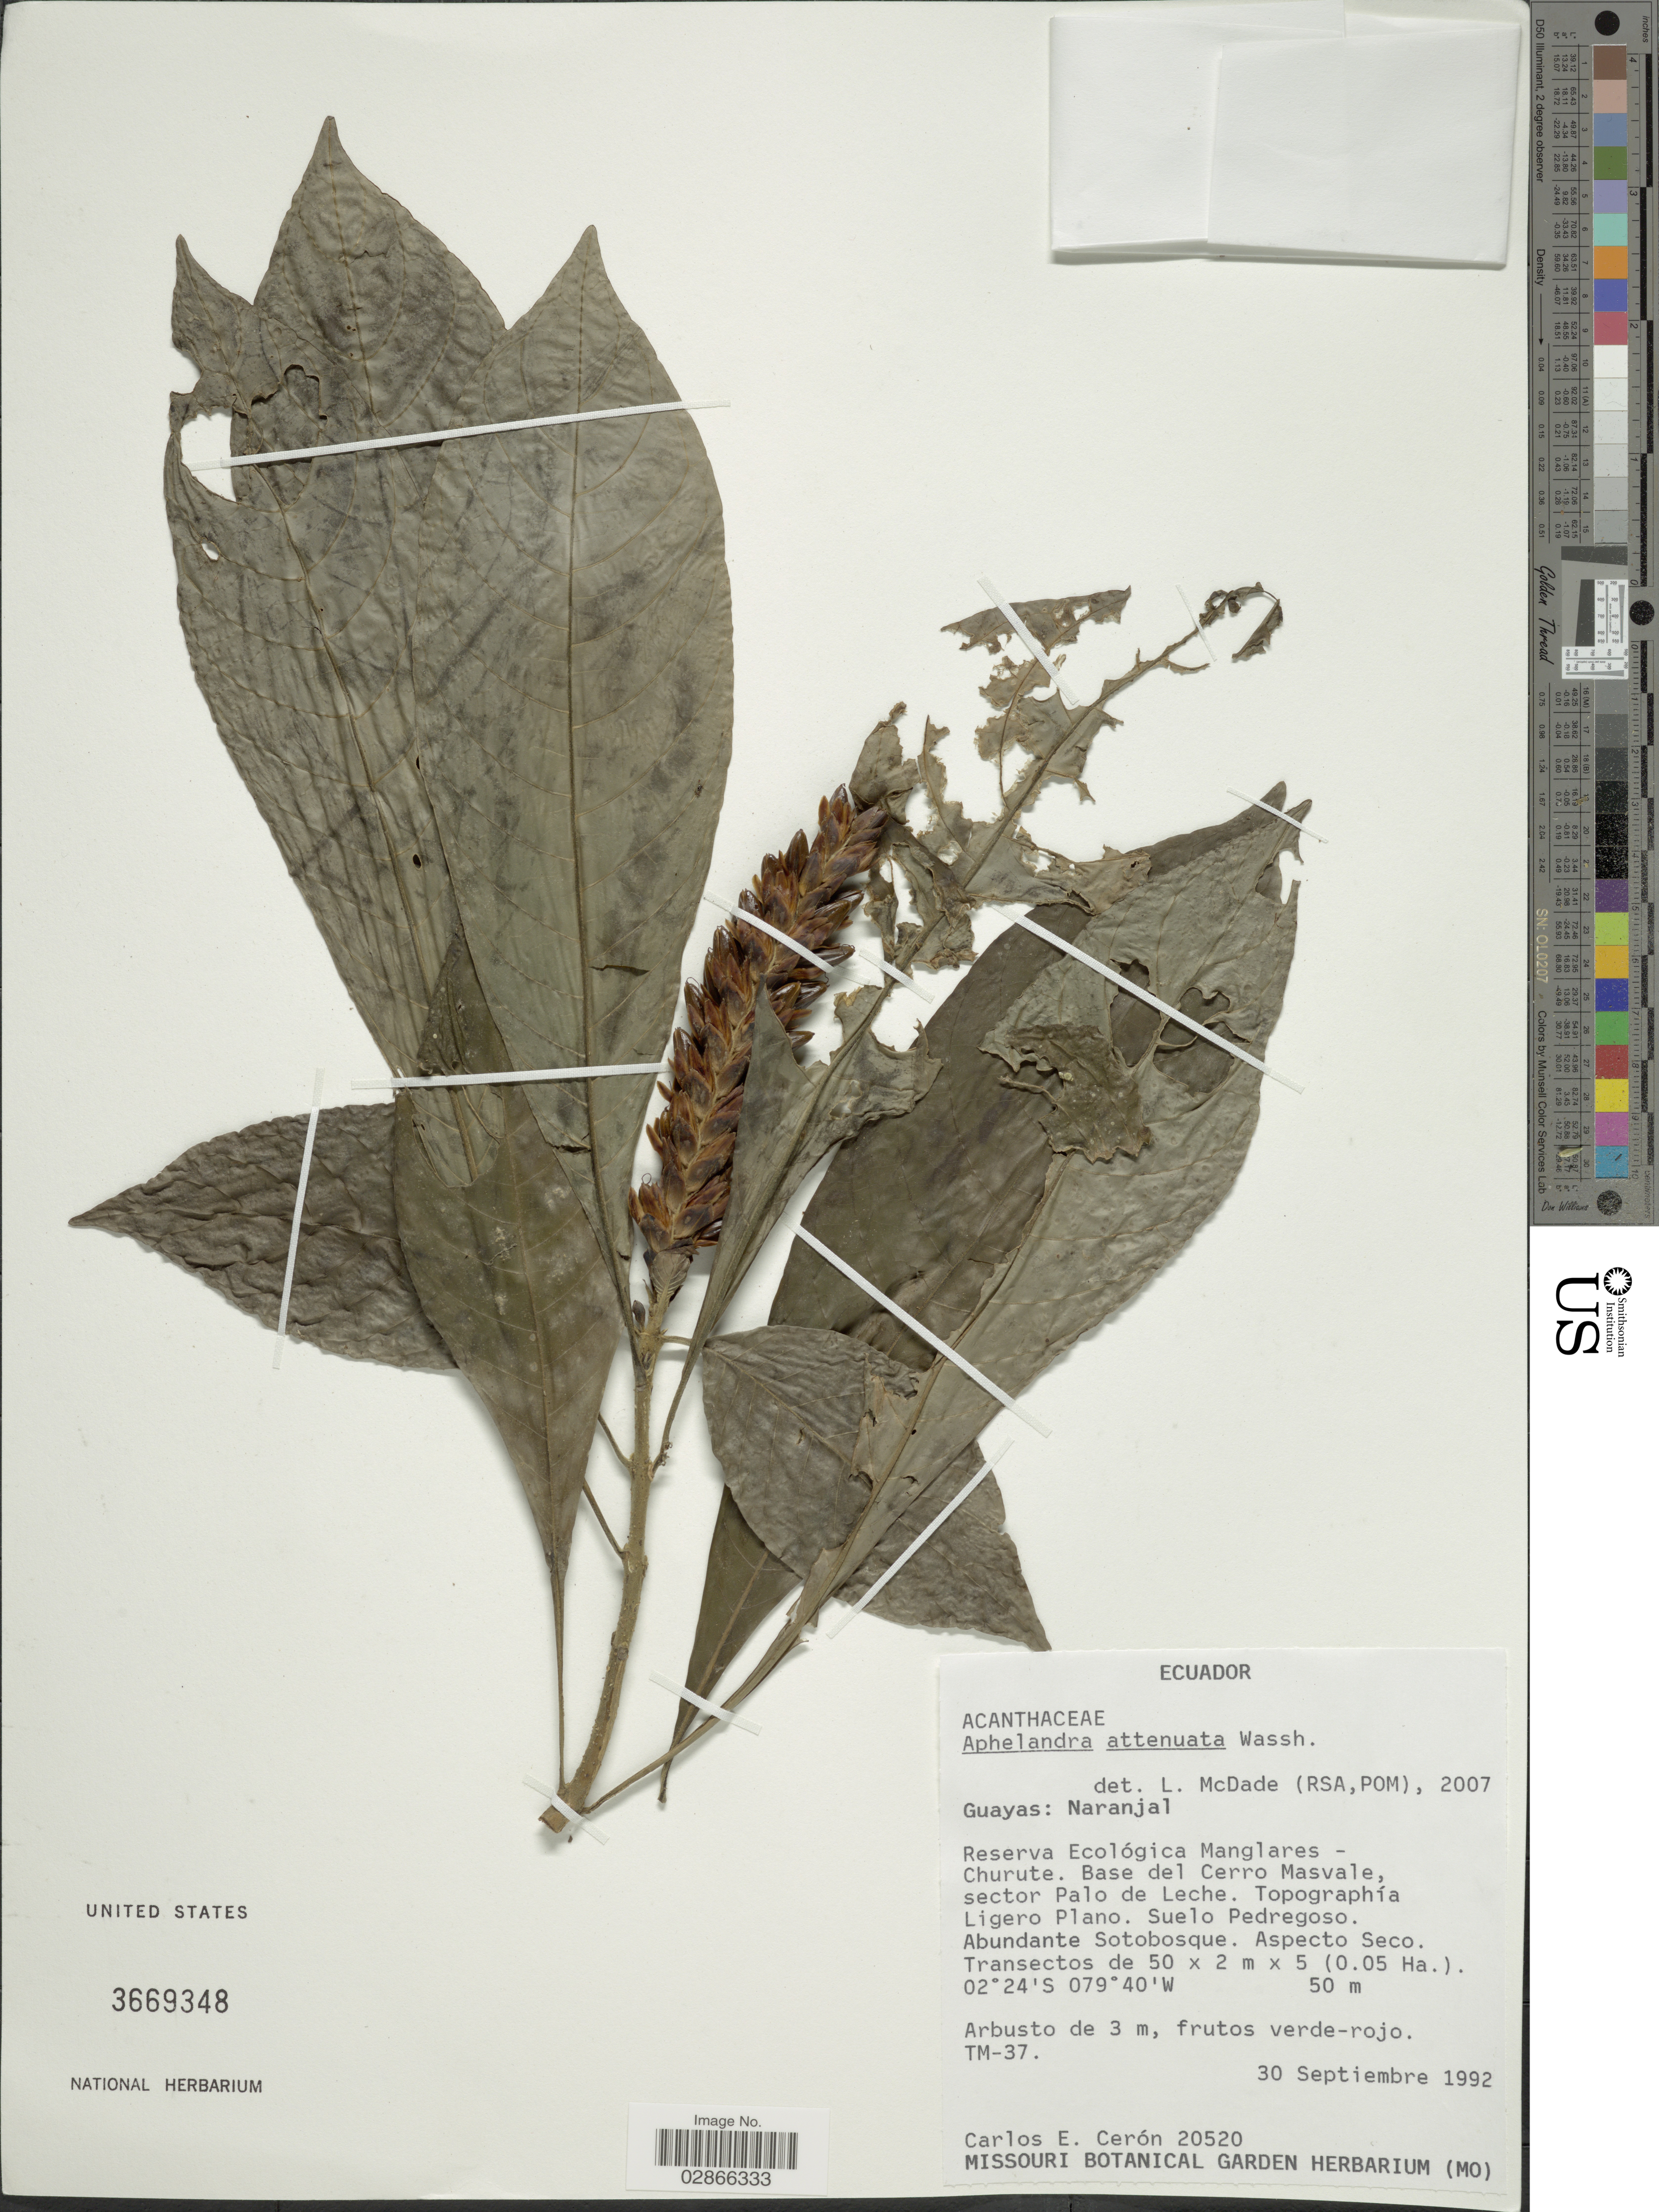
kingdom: Plantae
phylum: Tracheophyta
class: Magnoliopsida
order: Lamiales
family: Acanthaceae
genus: Aphelandra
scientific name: Aphelandra attenuata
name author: Wassh.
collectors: C. E. Cerón M.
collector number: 20520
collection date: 1992-09-30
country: Ecuador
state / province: Guayas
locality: Naranjal. Reserva Ecológical Manglares - Churute. Base del Cerro Masvale, sector Palo de Leche. Topographía Ligero Plano.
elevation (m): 50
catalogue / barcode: US 3669348